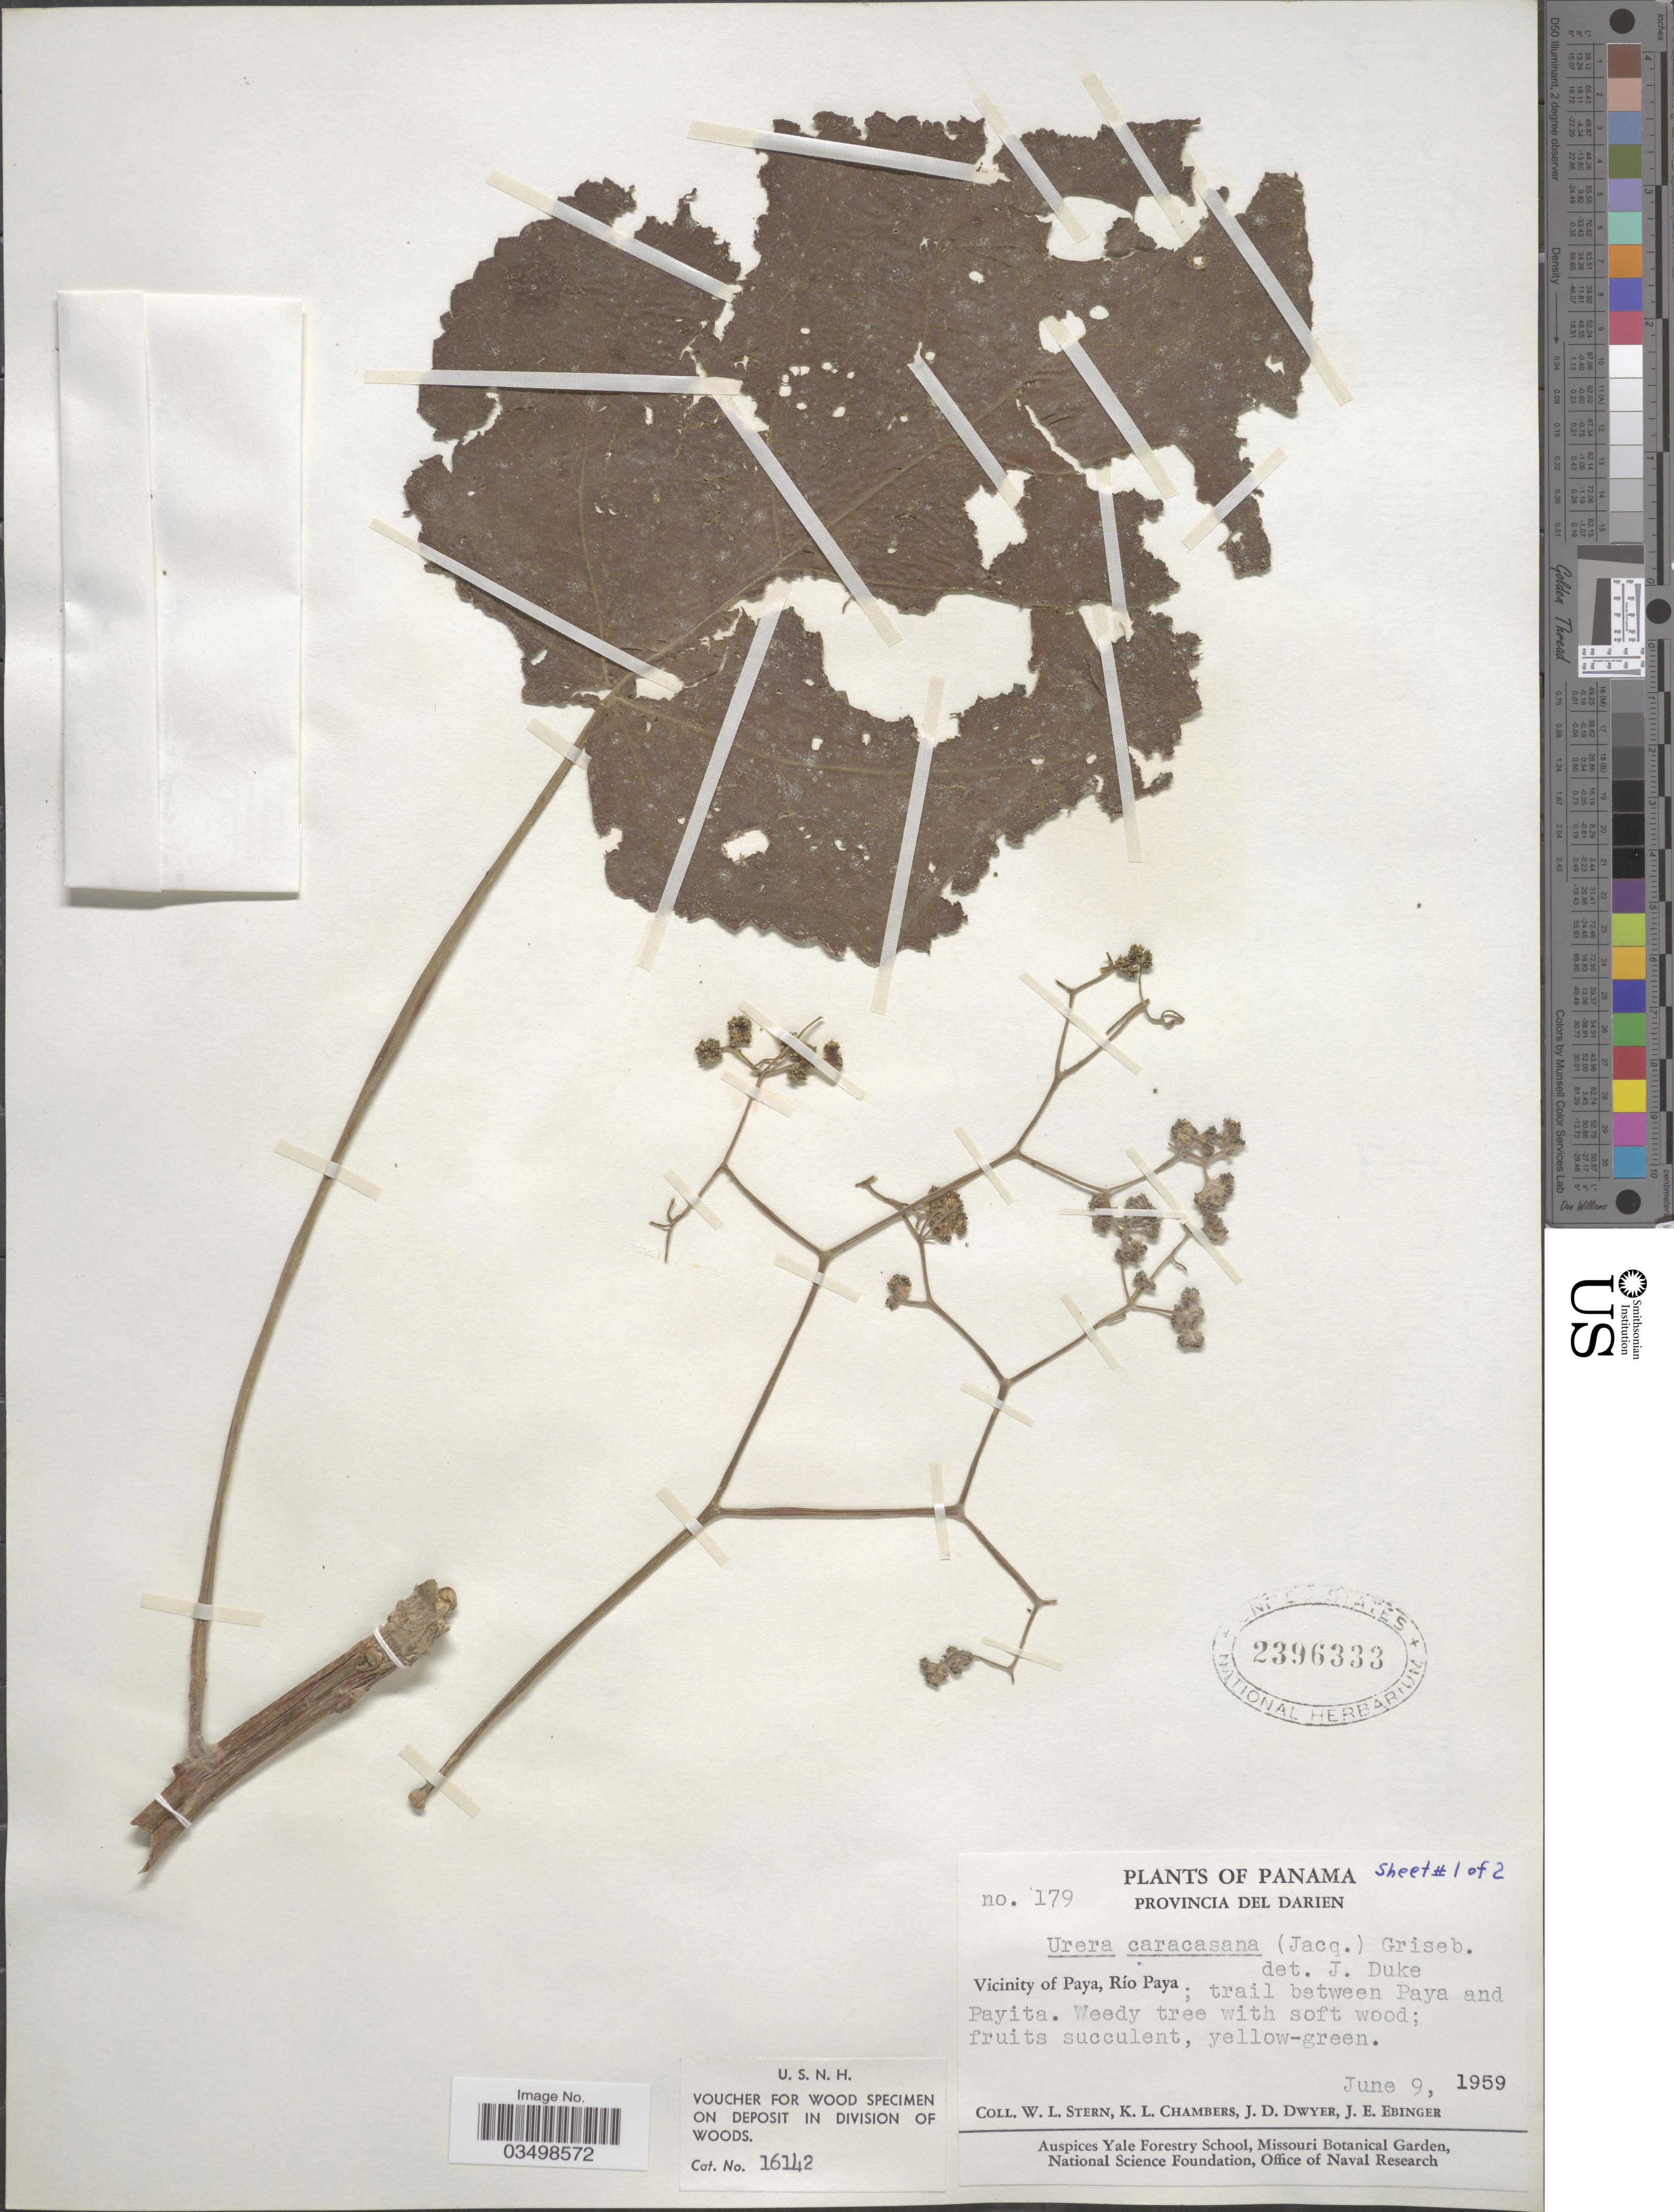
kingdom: Plantae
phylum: Tracheophyta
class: Magnoliopsida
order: Rosales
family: Urticaceae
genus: Urera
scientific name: Urera caracasana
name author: (Jacq.) Gaudich. ex Griseb.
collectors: W. L. Stern, K. Chambers, J. D. Dwyer & J. Ebinger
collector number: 179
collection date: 1959-06-09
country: Panama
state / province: Darien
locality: Vicinity of Paya, Río Paya; trail between Paya and Payita.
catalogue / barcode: US 2396333